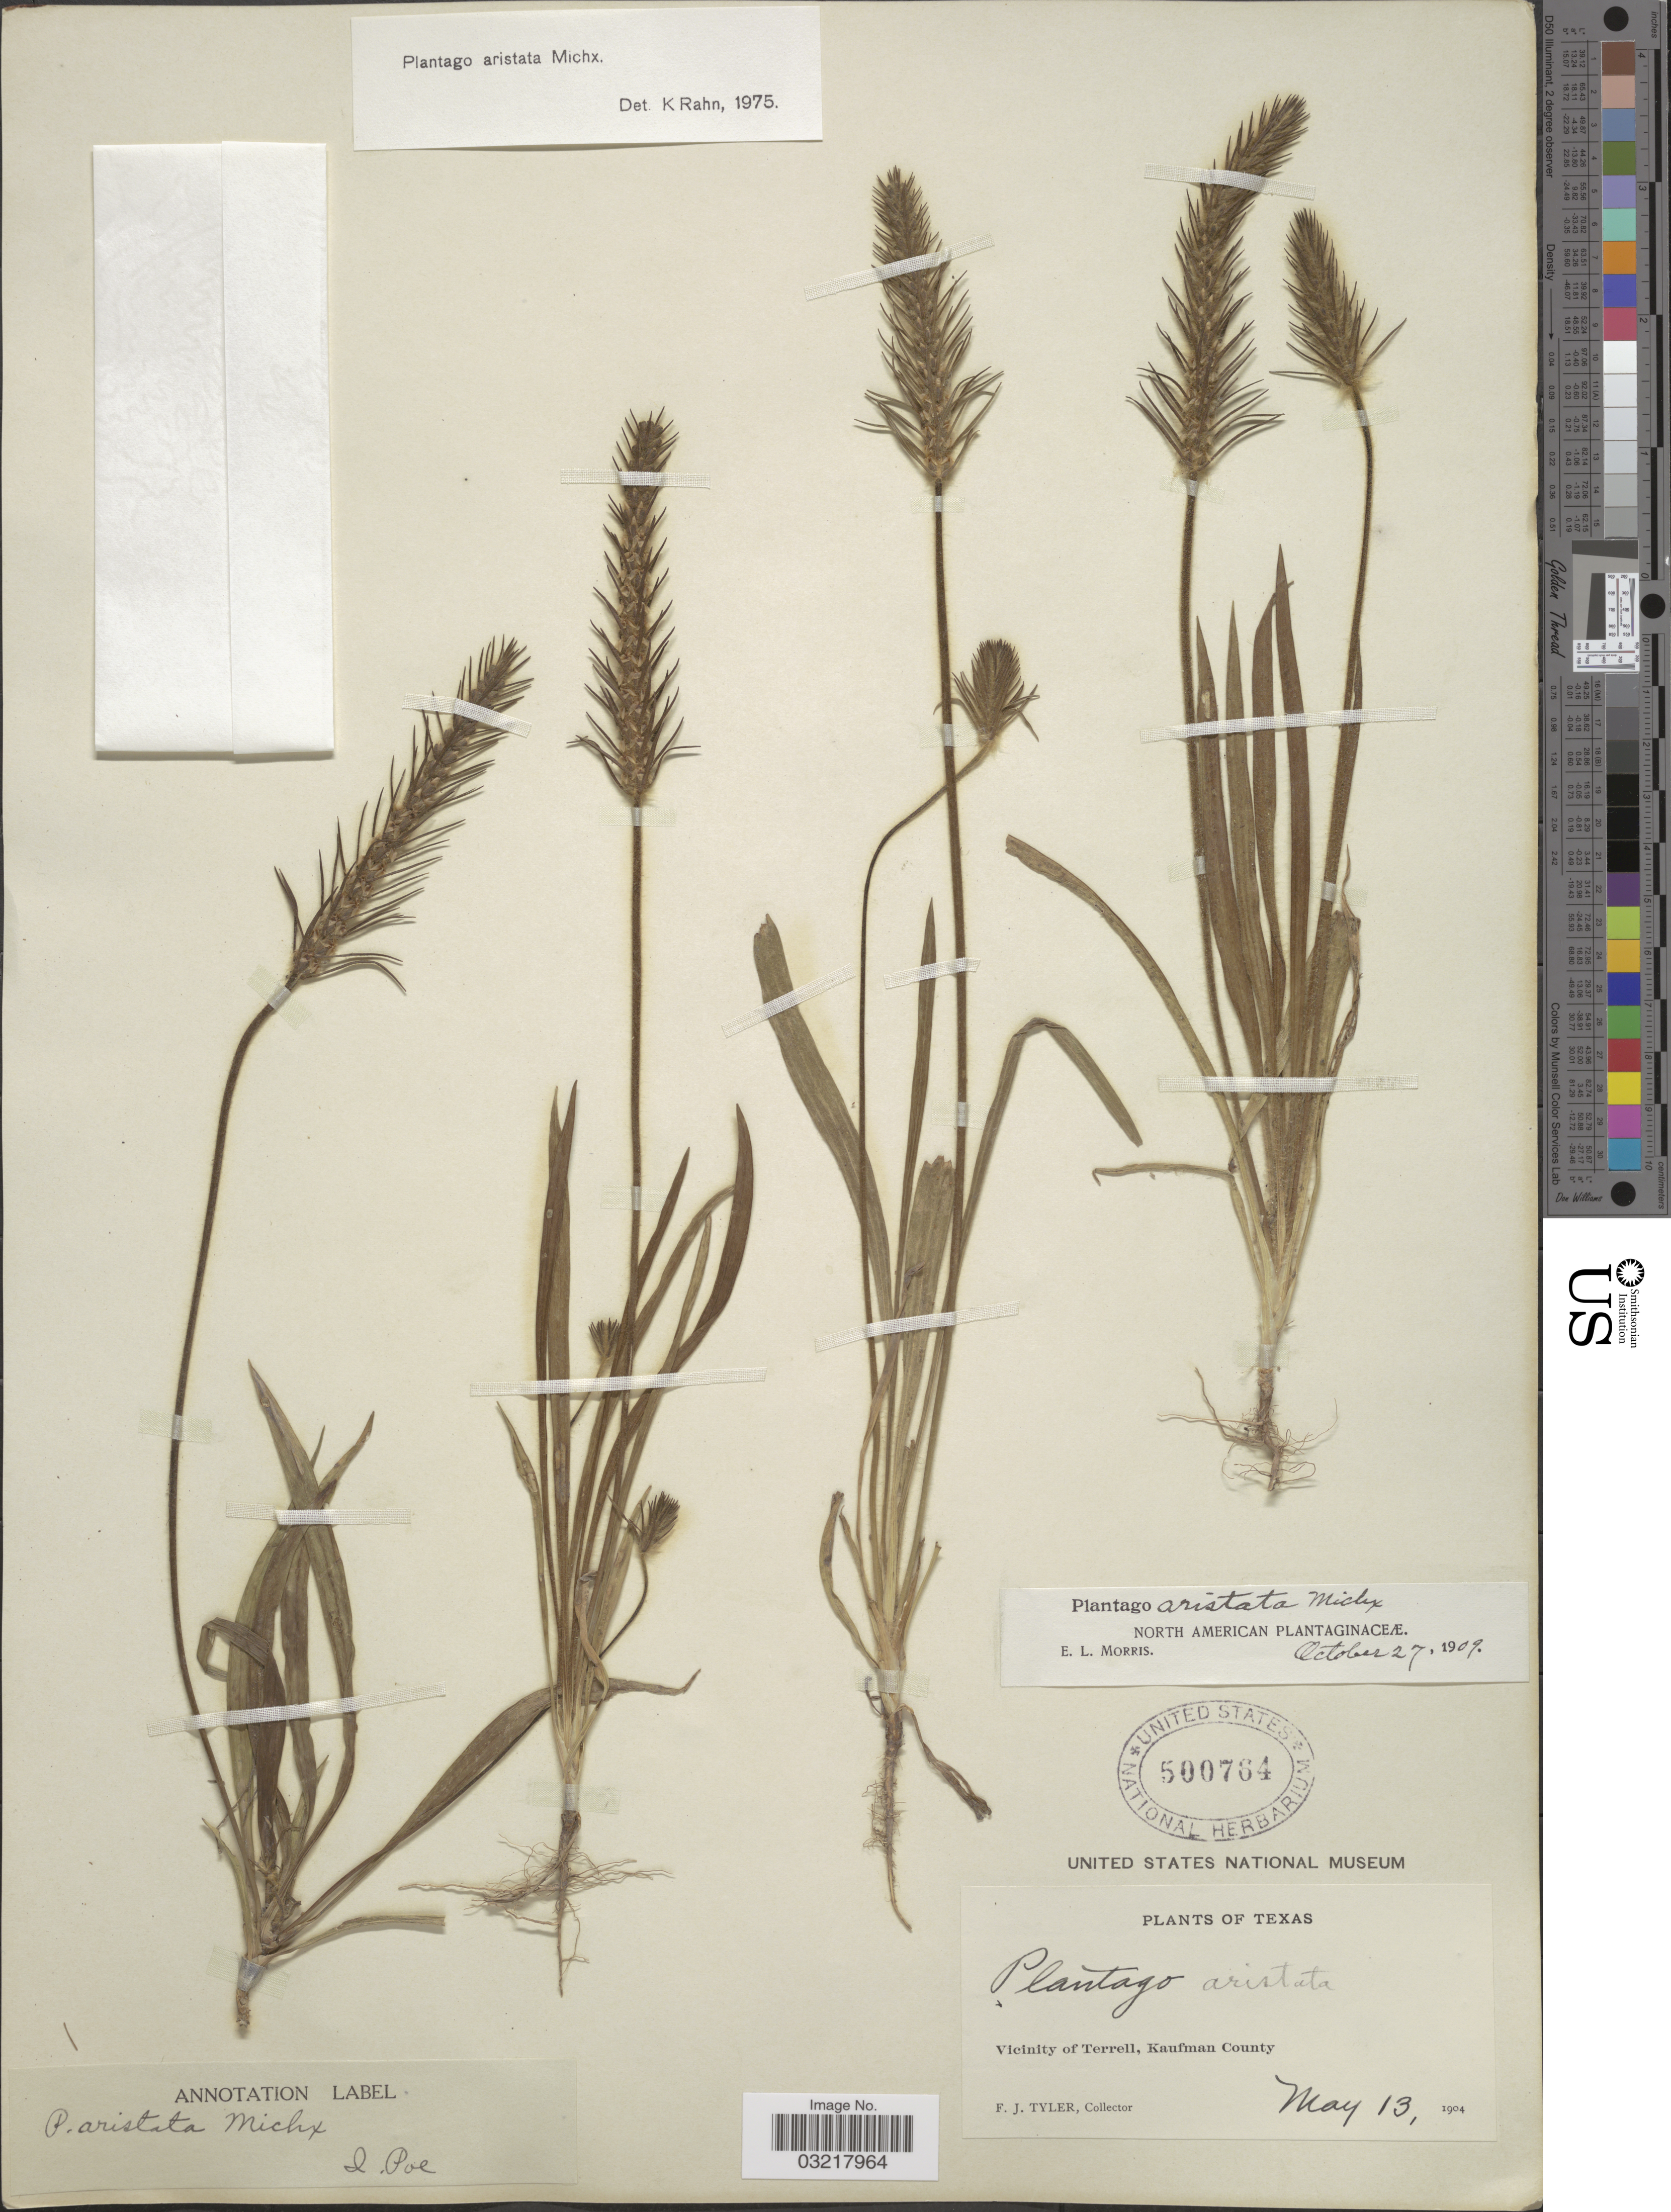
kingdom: Plantae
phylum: Tracheophyta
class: Magnoliopsida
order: Lamiales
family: Plantaginaceae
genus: Plantago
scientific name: Plantago aristata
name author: Michx.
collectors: F. Tyler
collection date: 1904-05-13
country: United States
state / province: Texas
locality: Vicinity of Terrell, Kaufman County.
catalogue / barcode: US 500764